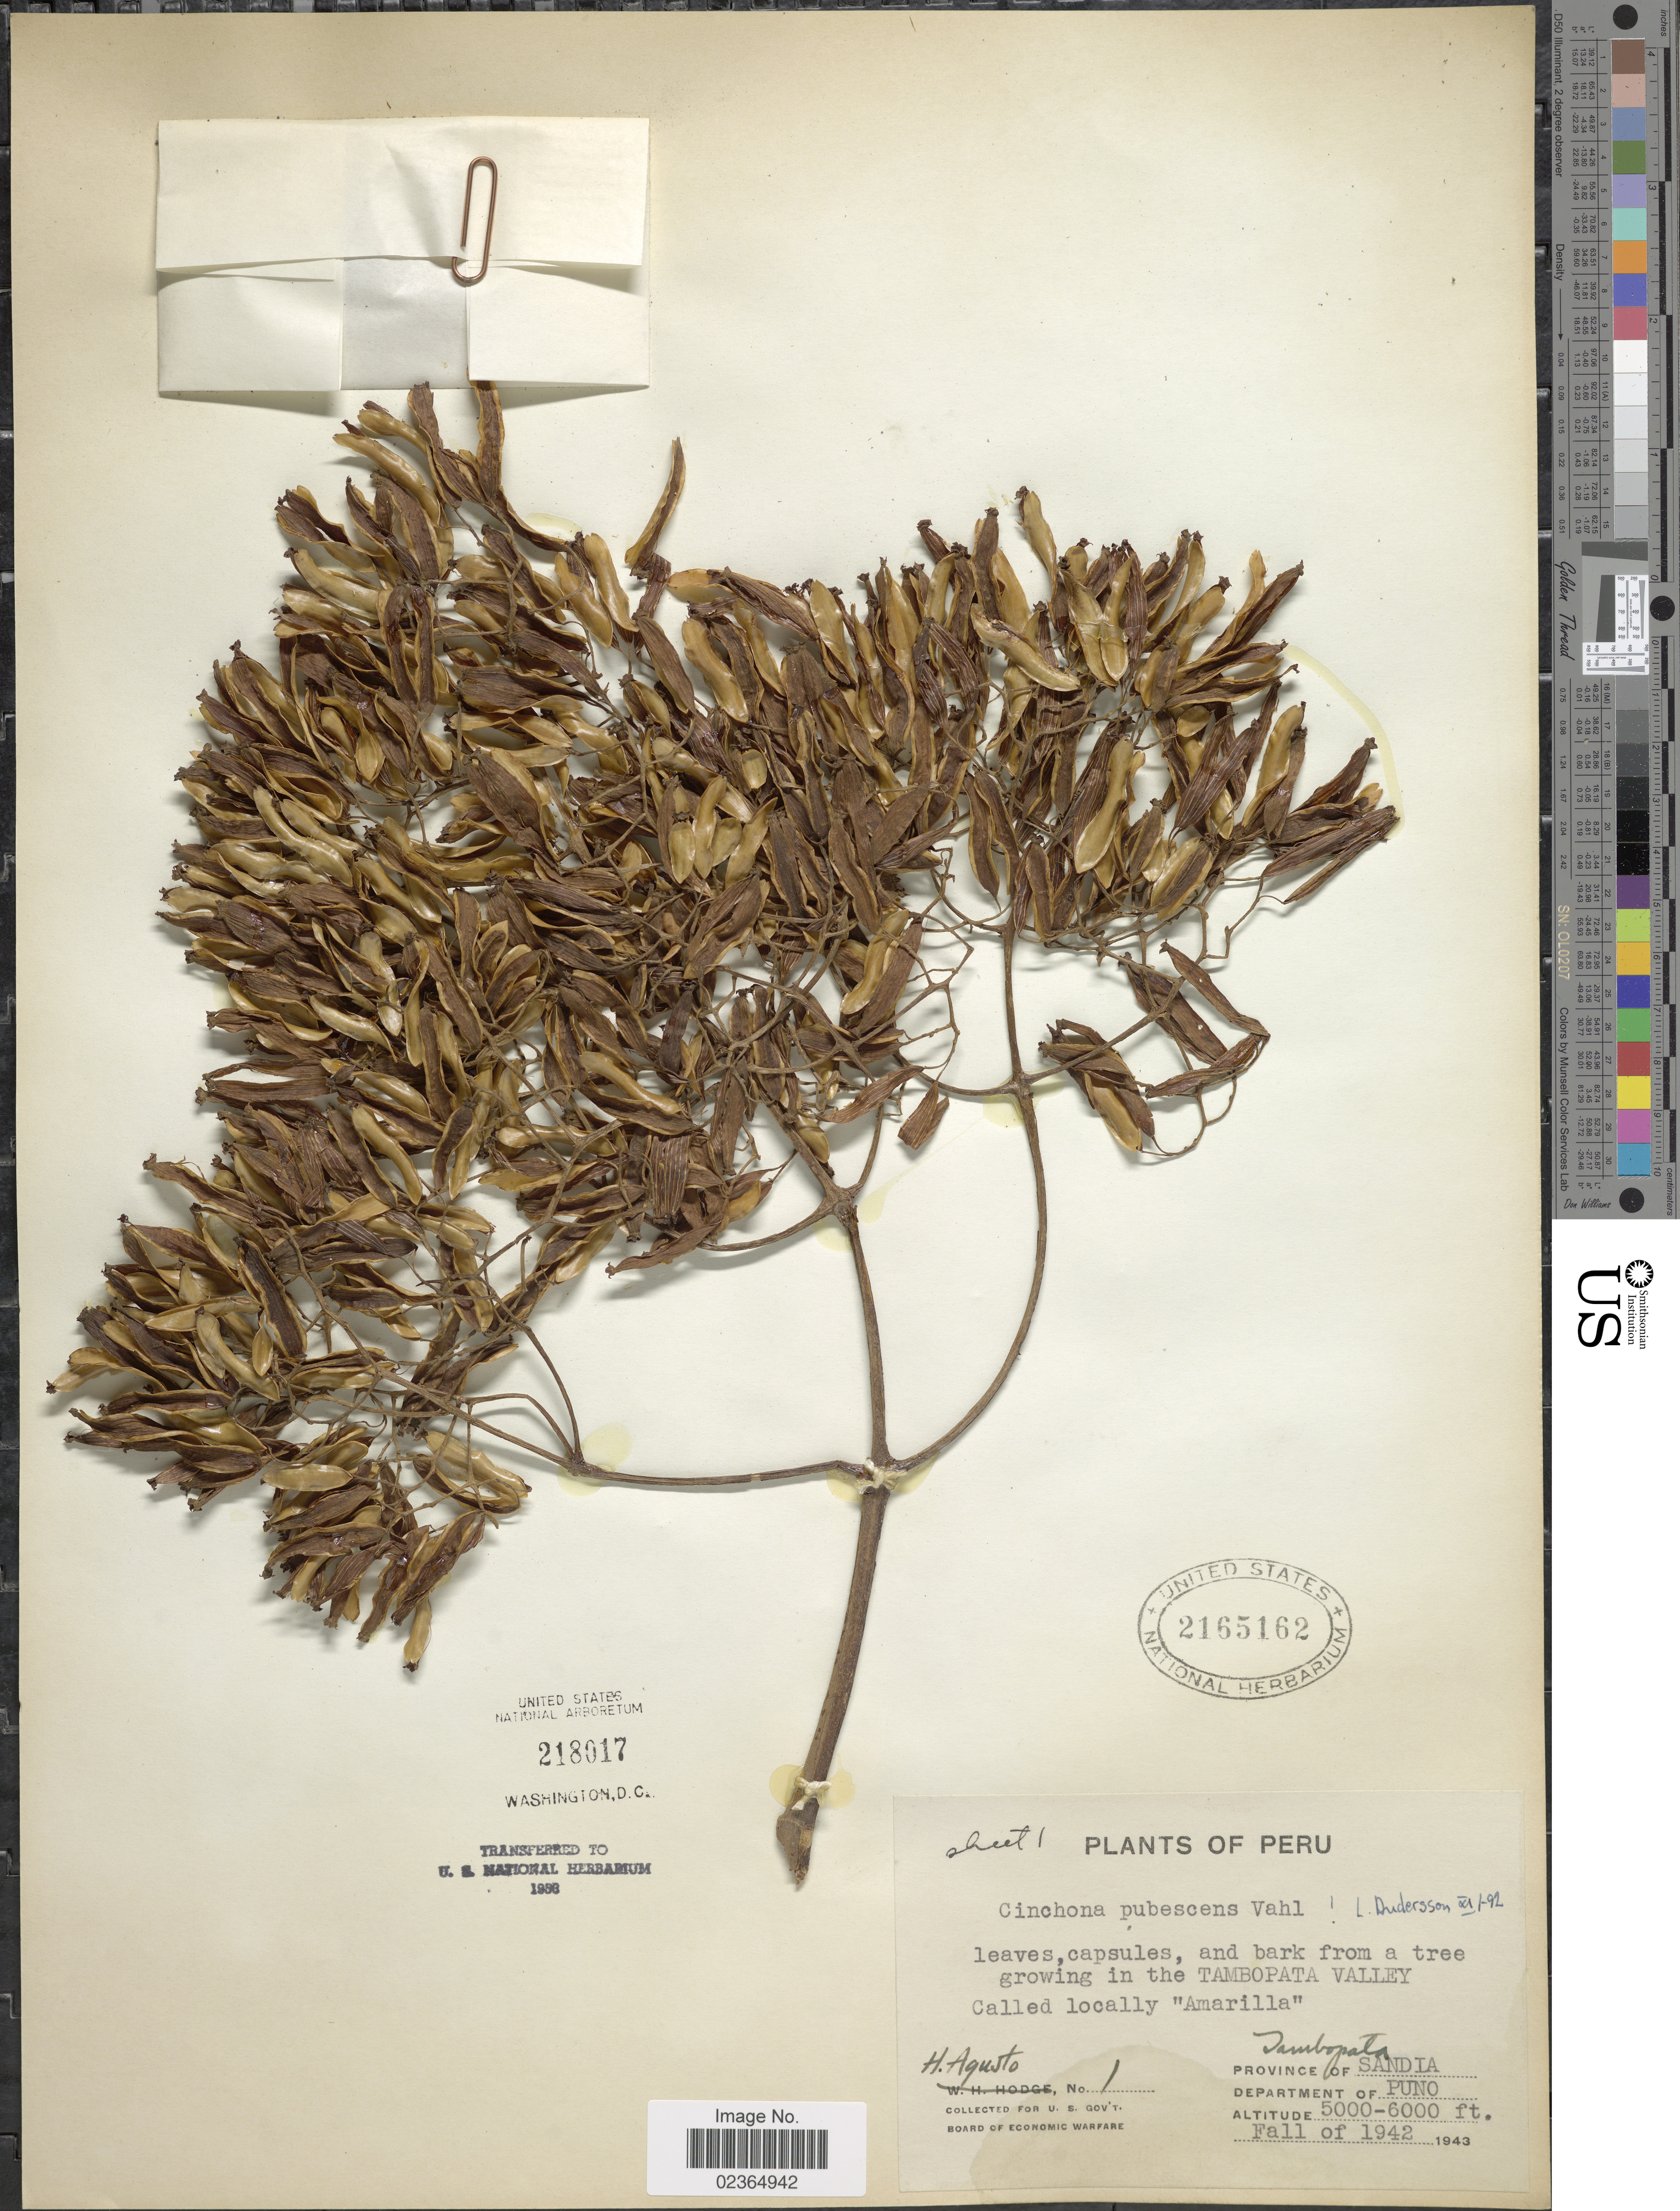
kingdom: Plantae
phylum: Tracheophyta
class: Magnoliopsida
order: Gentianales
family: Rubiaceae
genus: Cinchona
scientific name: Cinchona pubescens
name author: Vahl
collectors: H. Agusto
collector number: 1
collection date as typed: Fall of 1942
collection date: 1942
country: Peru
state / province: Puno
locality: Tambopata Valley. Tambopata. Province of Sandia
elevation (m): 1524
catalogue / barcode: US 2165162